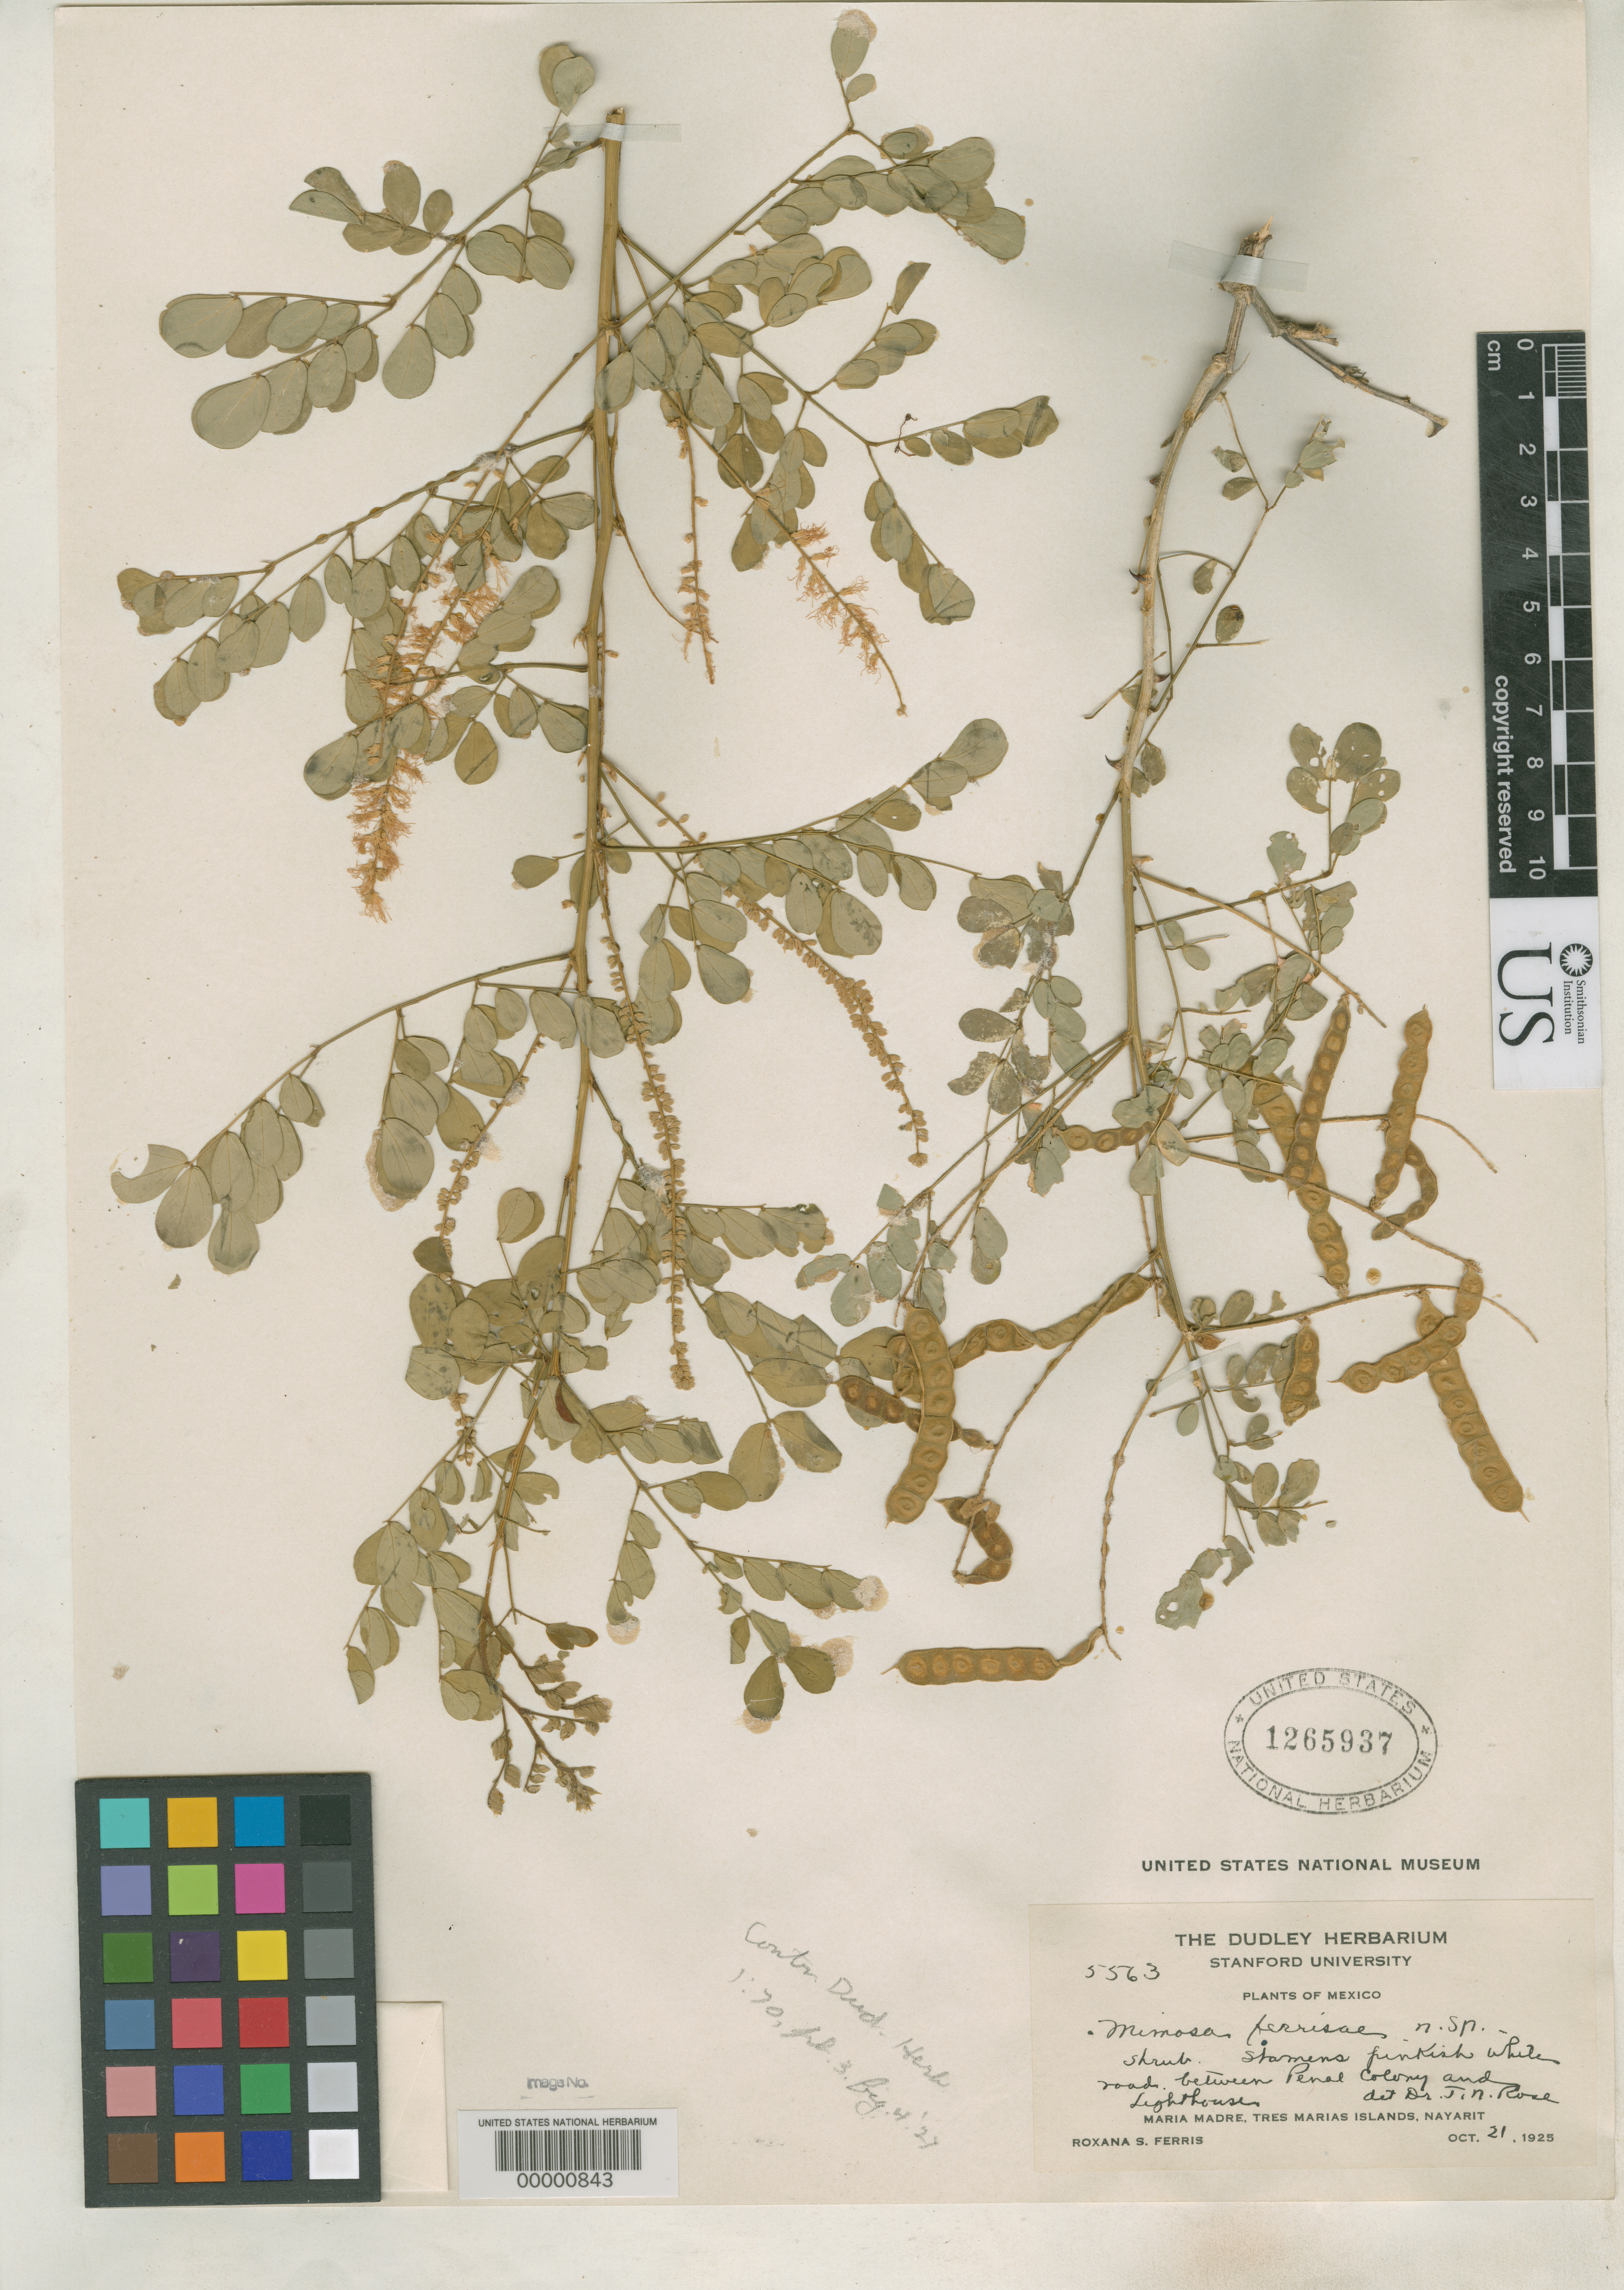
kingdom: Plantae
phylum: Tracheophyta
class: Magnoliopsida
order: Fabales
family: Fabaceae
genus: Mimosa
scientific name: Mimosa ferrisiae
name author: Britton & Rose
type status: Isotype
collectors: R. S. Ferris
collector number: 5563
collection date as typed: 21 Oct 1925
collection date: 1925-10-21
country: Mexico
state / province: Nayarit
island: Maria Madre Island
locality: Between penal colony & lighthouse. [Tres Marias Is.]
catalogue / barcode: US 1265937